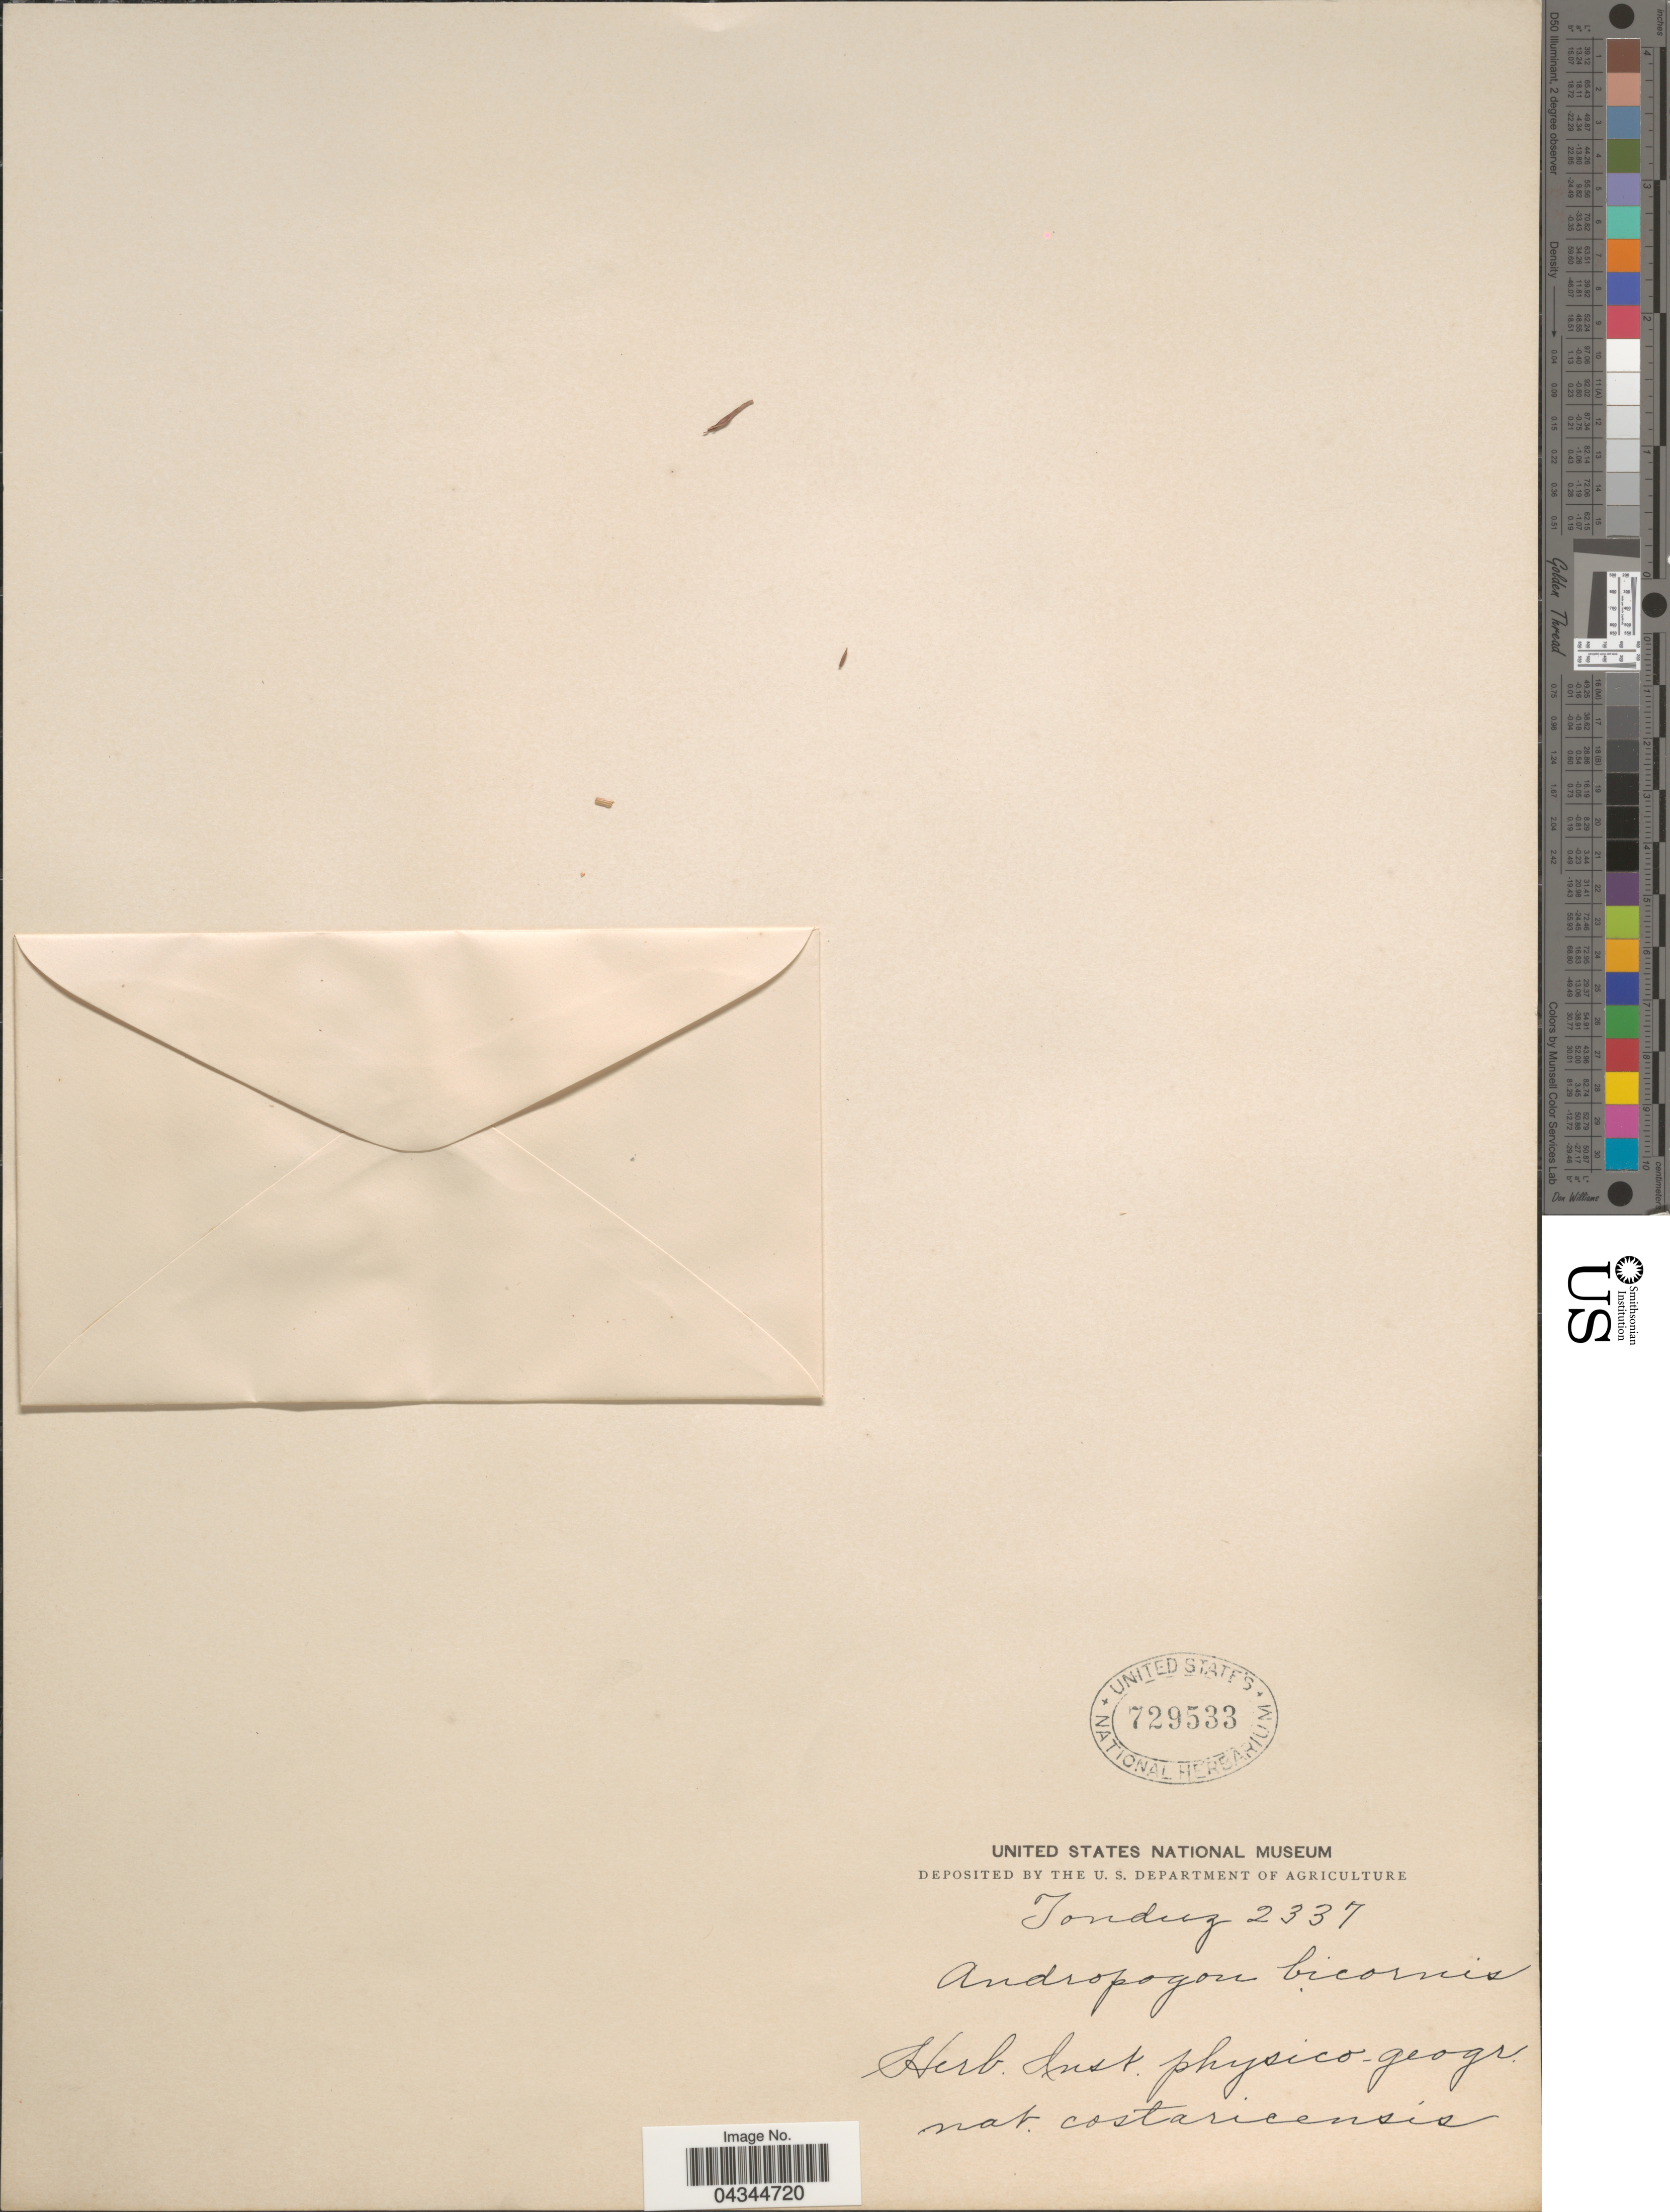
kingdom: Plantae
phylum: Tracheophyta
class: Liliopsida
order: Poales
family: Poaceae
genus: Andropogon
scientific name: Andropogon bicornis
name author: L.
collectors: Tonduz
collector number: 2337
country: Costa Rica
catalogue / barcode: US 729533